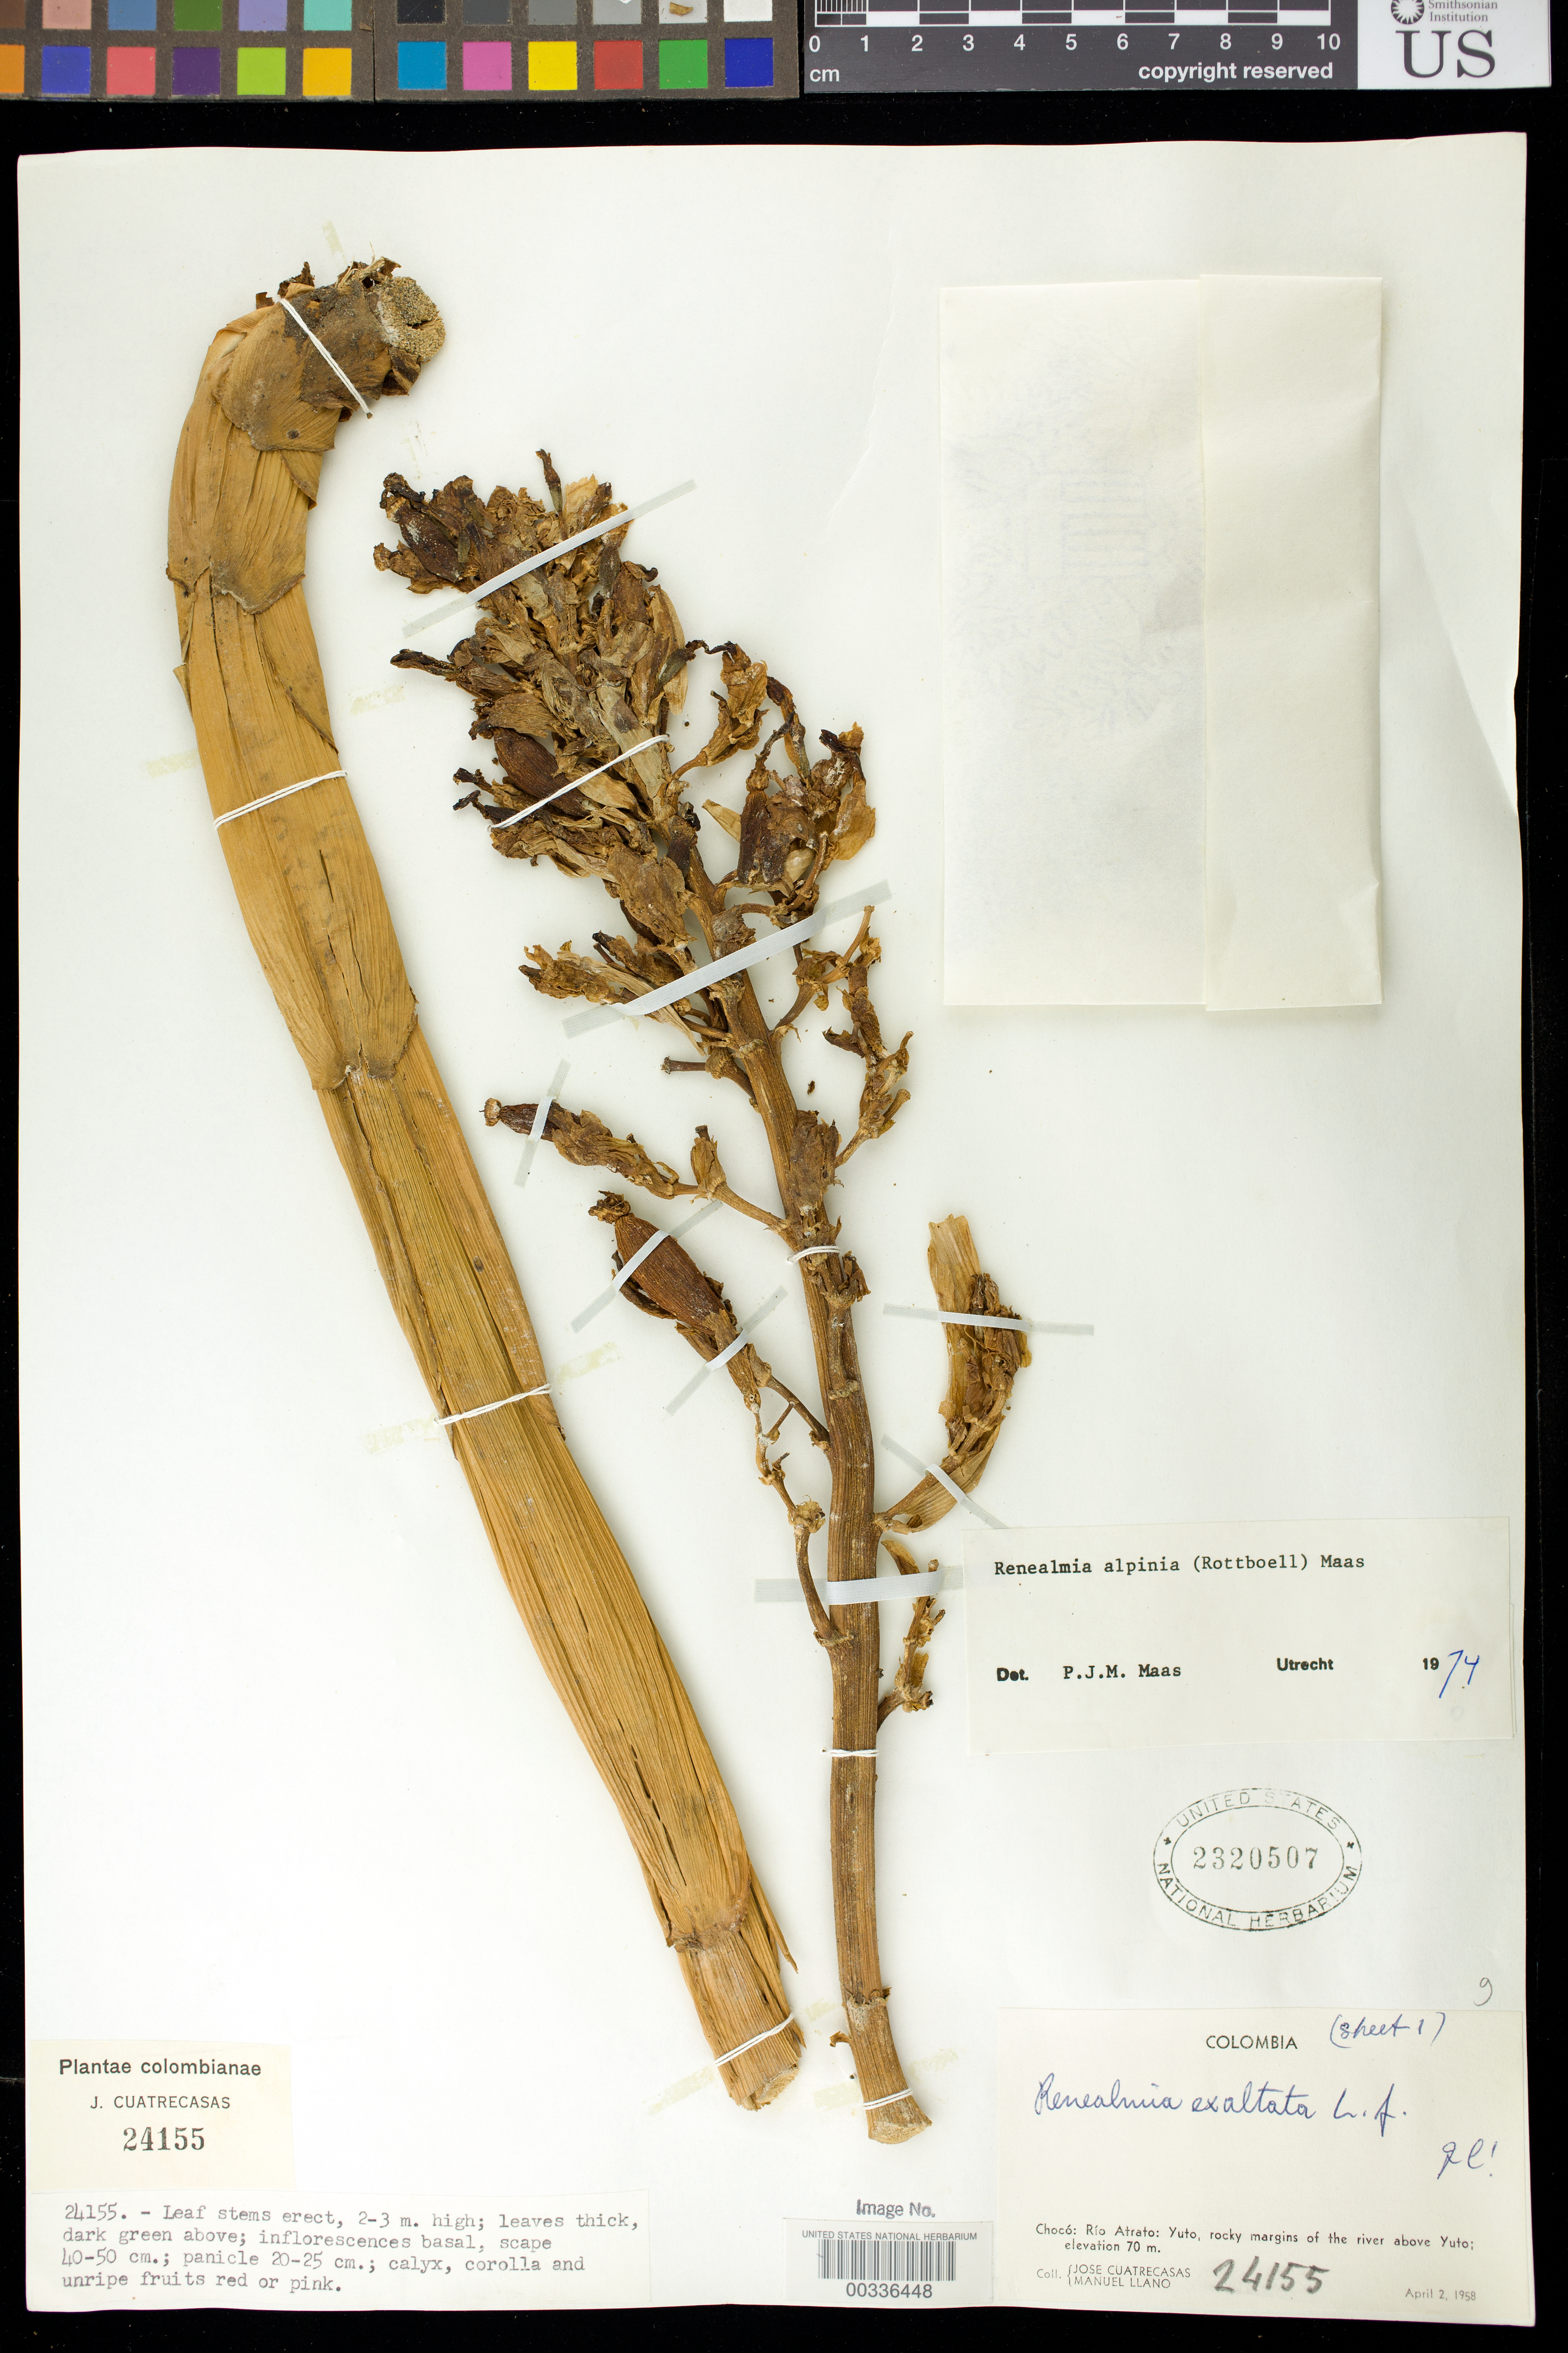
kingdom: Plantae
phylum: Tracheophyta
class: Liliopsida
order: Zingiberales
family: Zingiberaceae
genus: Renealmia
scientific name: Renealmia alpinia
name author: (Rottb.) Maas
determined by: Maas, Paul J. M.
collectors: J. Cuatrecasas & M. Llano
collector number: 24155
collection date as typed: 02 Apr 1958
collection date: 1958-04-02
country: Colombia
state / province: Chocó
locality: Rio Atrato: Yuto, rocky margins of River above Yuto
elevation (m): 70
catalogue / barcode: US 2320507